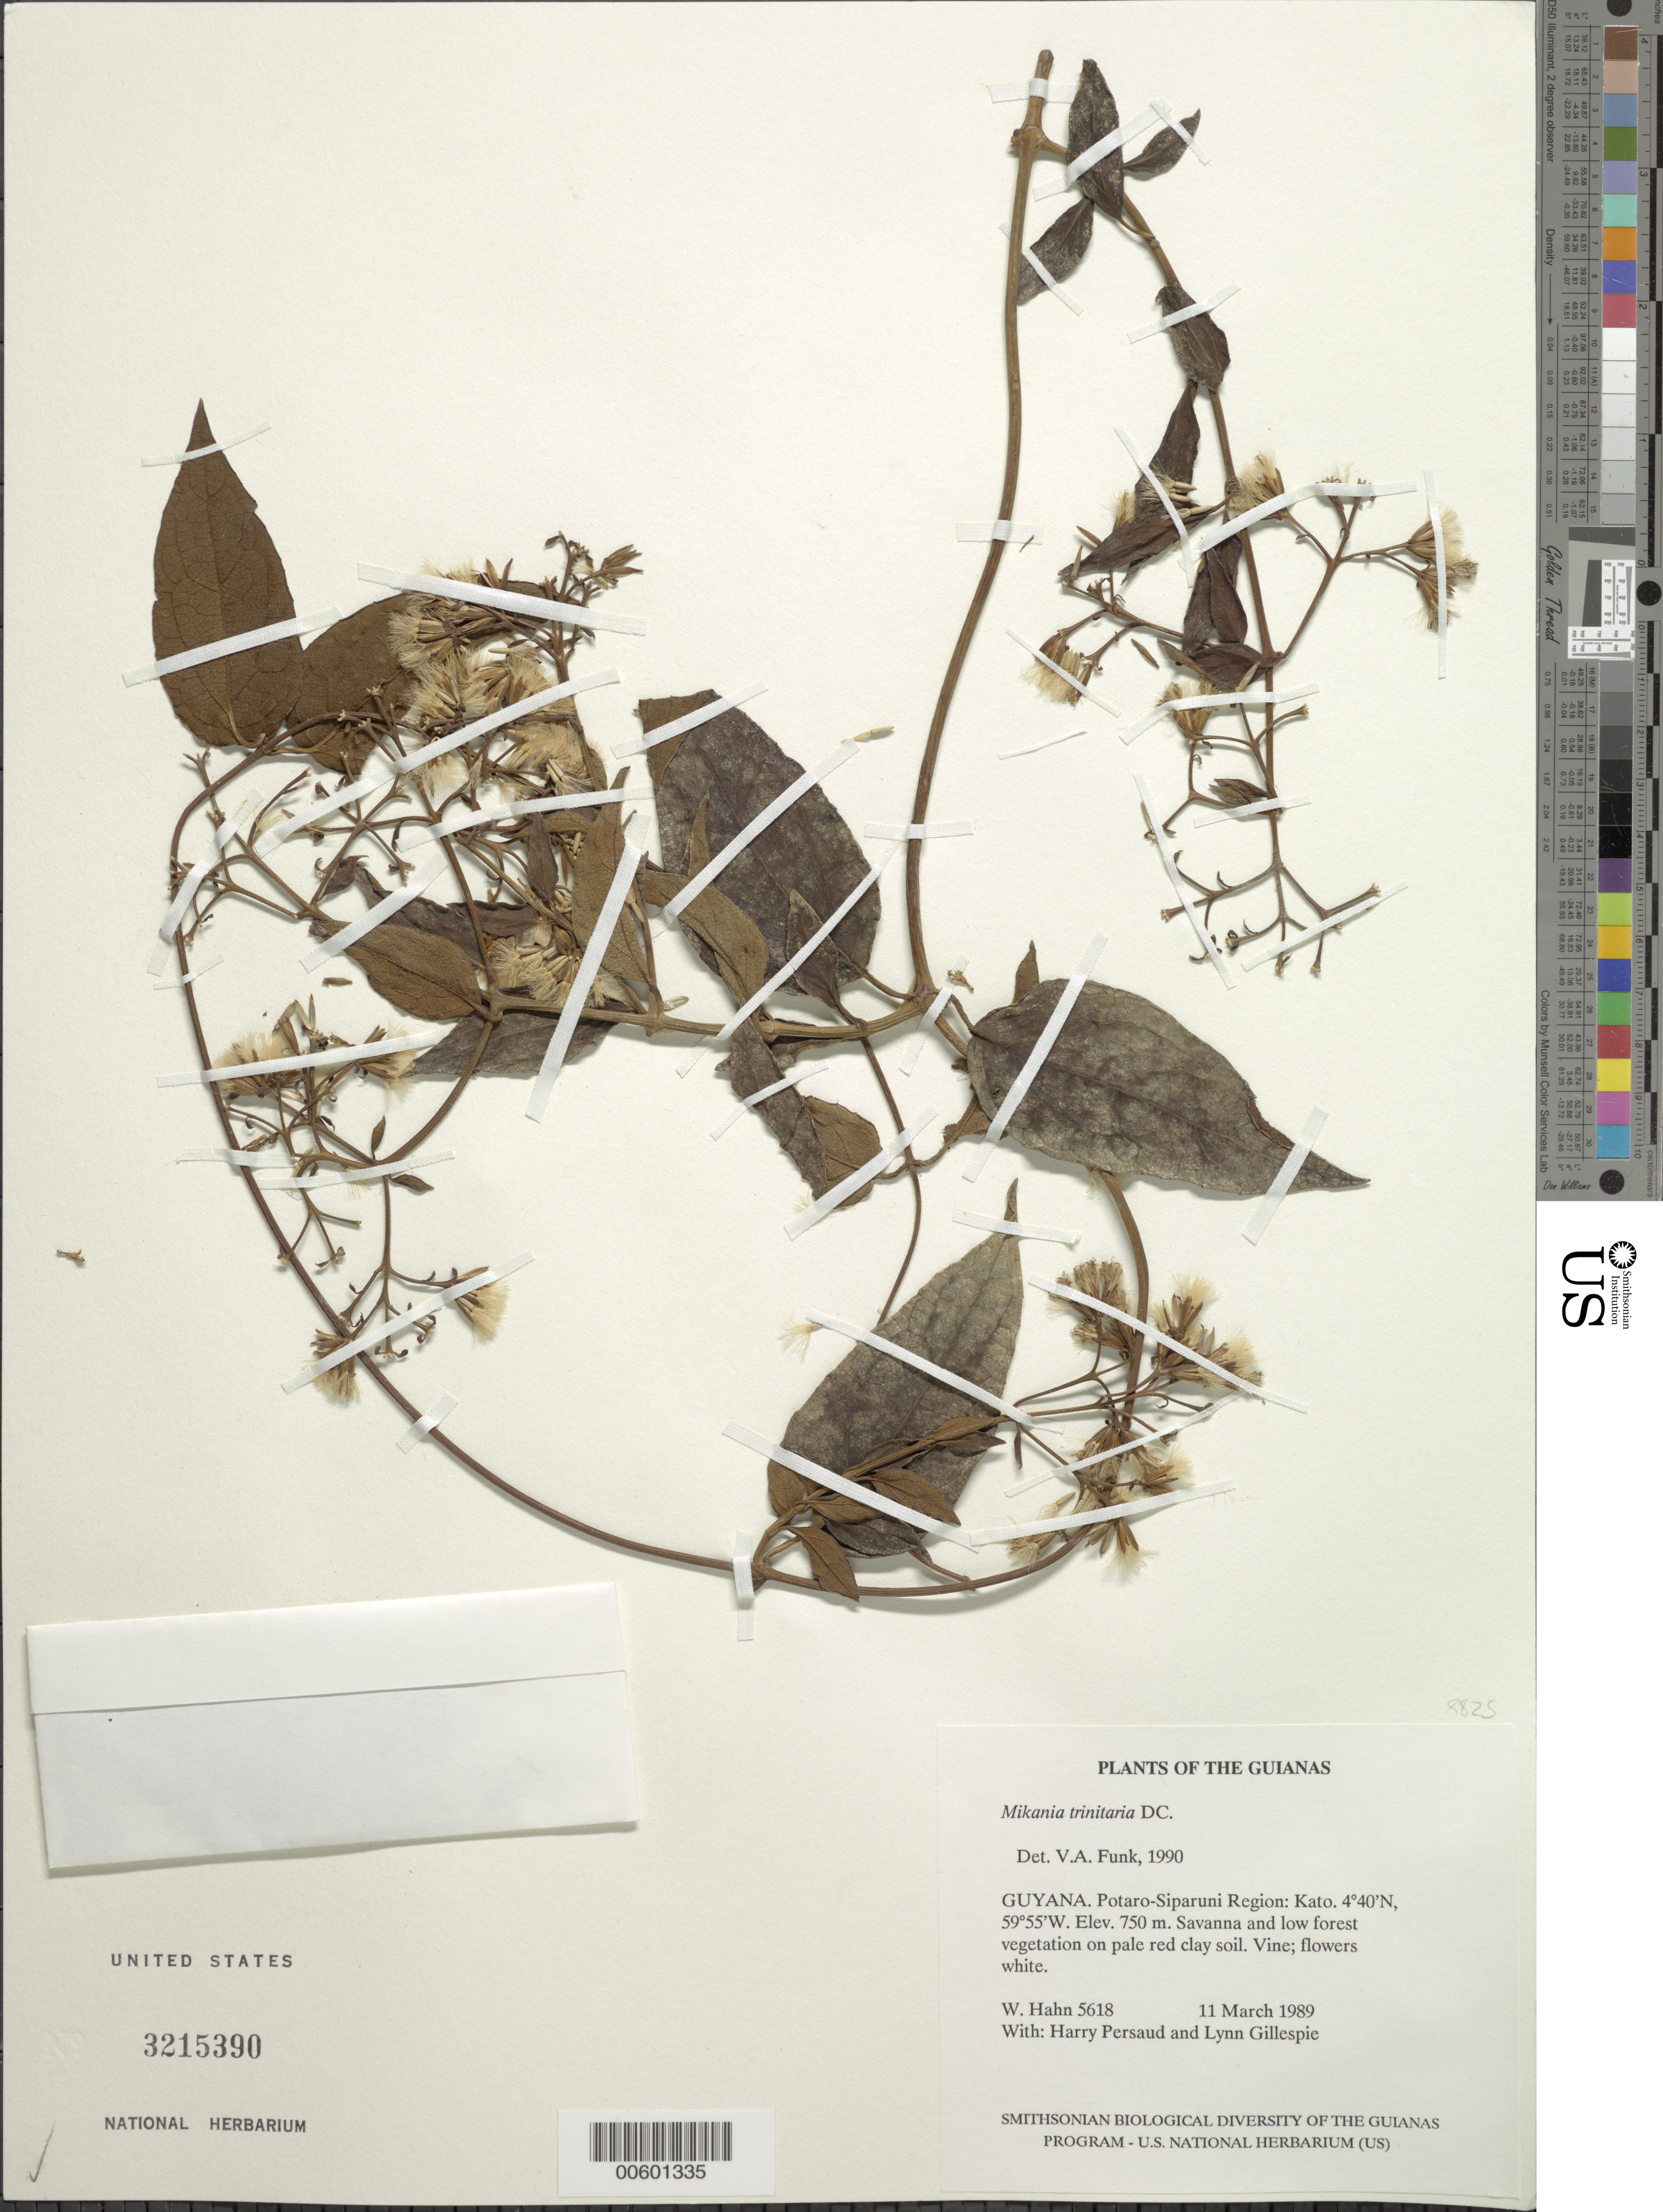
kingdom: Plantae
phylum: Tracheophyta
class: Magnoliopsida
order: Asterales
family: Asteraceae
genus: Mikania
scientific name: Mikania trinitaria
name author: DC.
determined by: Funk, Vicki A., (BOT), Smithsonian Institution - National Museum of Natural History (UNITED STATES)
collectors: W. Hahn, H. Persaud & L. J. Gillespie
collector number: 5618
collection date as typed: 11 March 1989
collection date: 1989-03-11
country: Guyana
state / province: Potaro-Siparuni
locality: Kato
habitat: Savanna and low forest vegetation on pale red clay soil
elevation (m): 750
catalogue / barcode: US 3215390